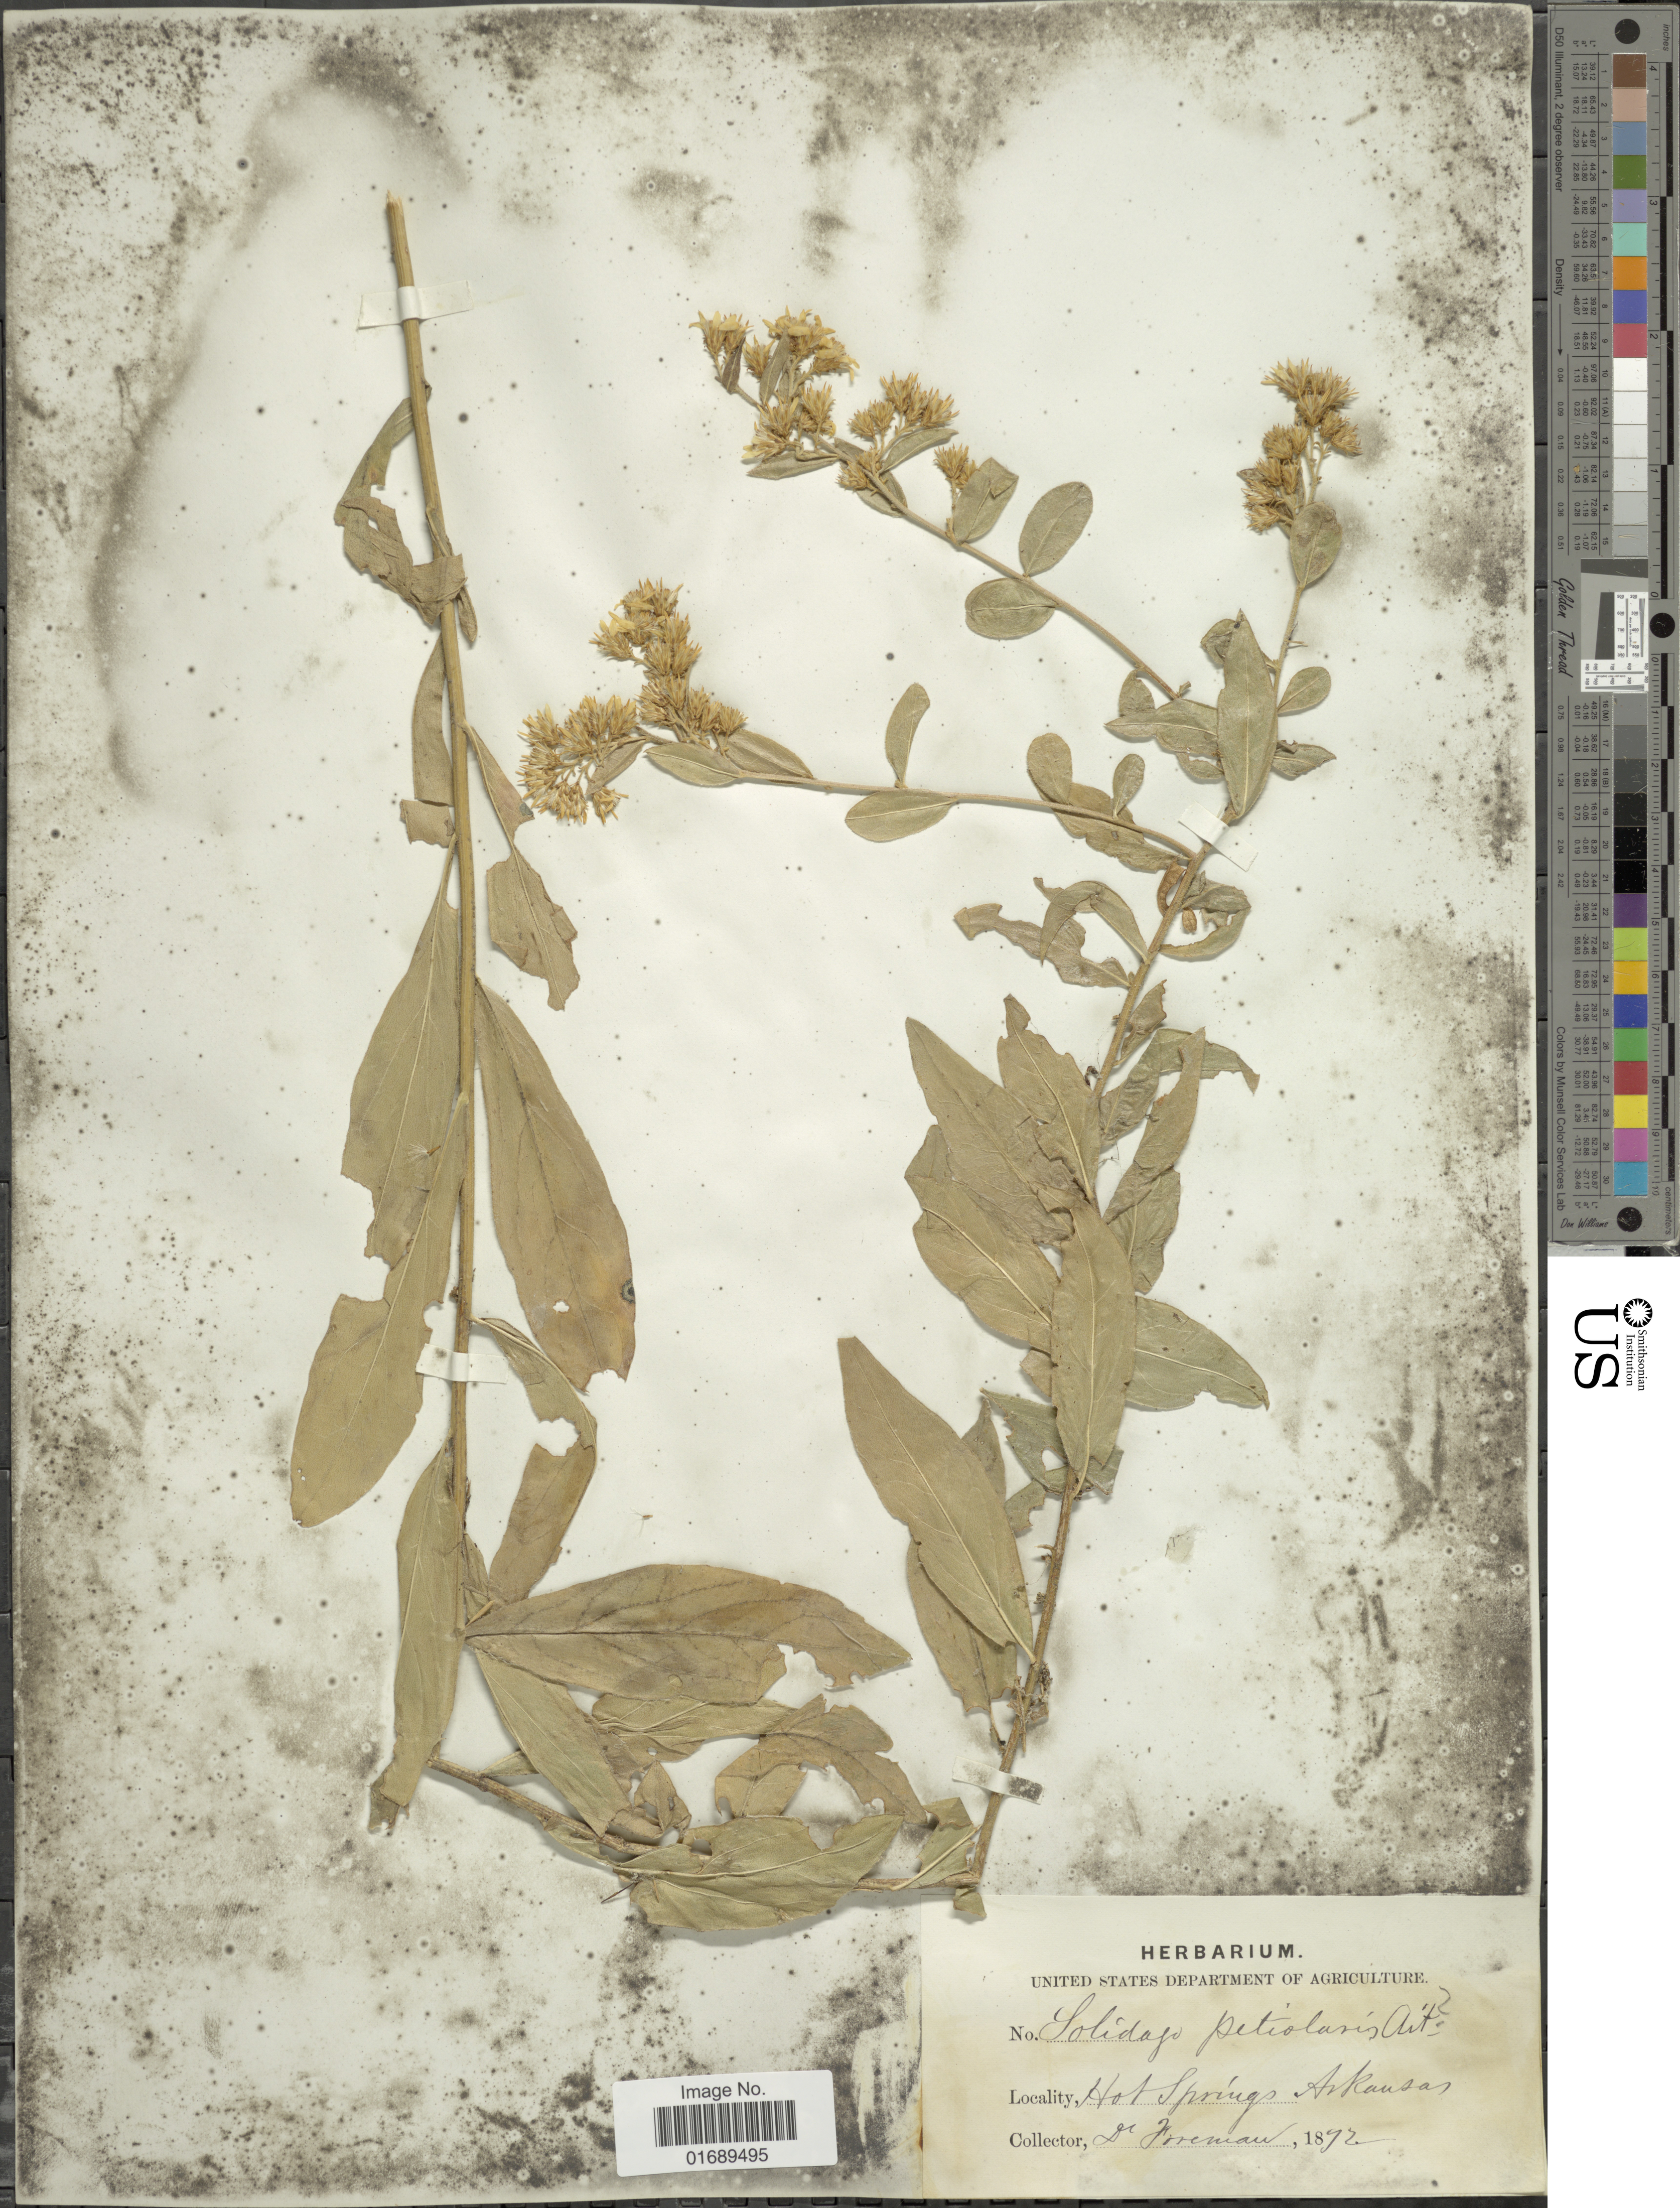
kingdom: Plantae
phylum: Tracheophyta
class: Magnoliopsida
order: Asterales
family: Asteraceae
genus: Solidago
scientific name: Solidago petiolaris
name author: Aiton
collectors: -. Foreman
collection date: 1872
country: United States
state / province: Arkansas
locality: Hot Springs